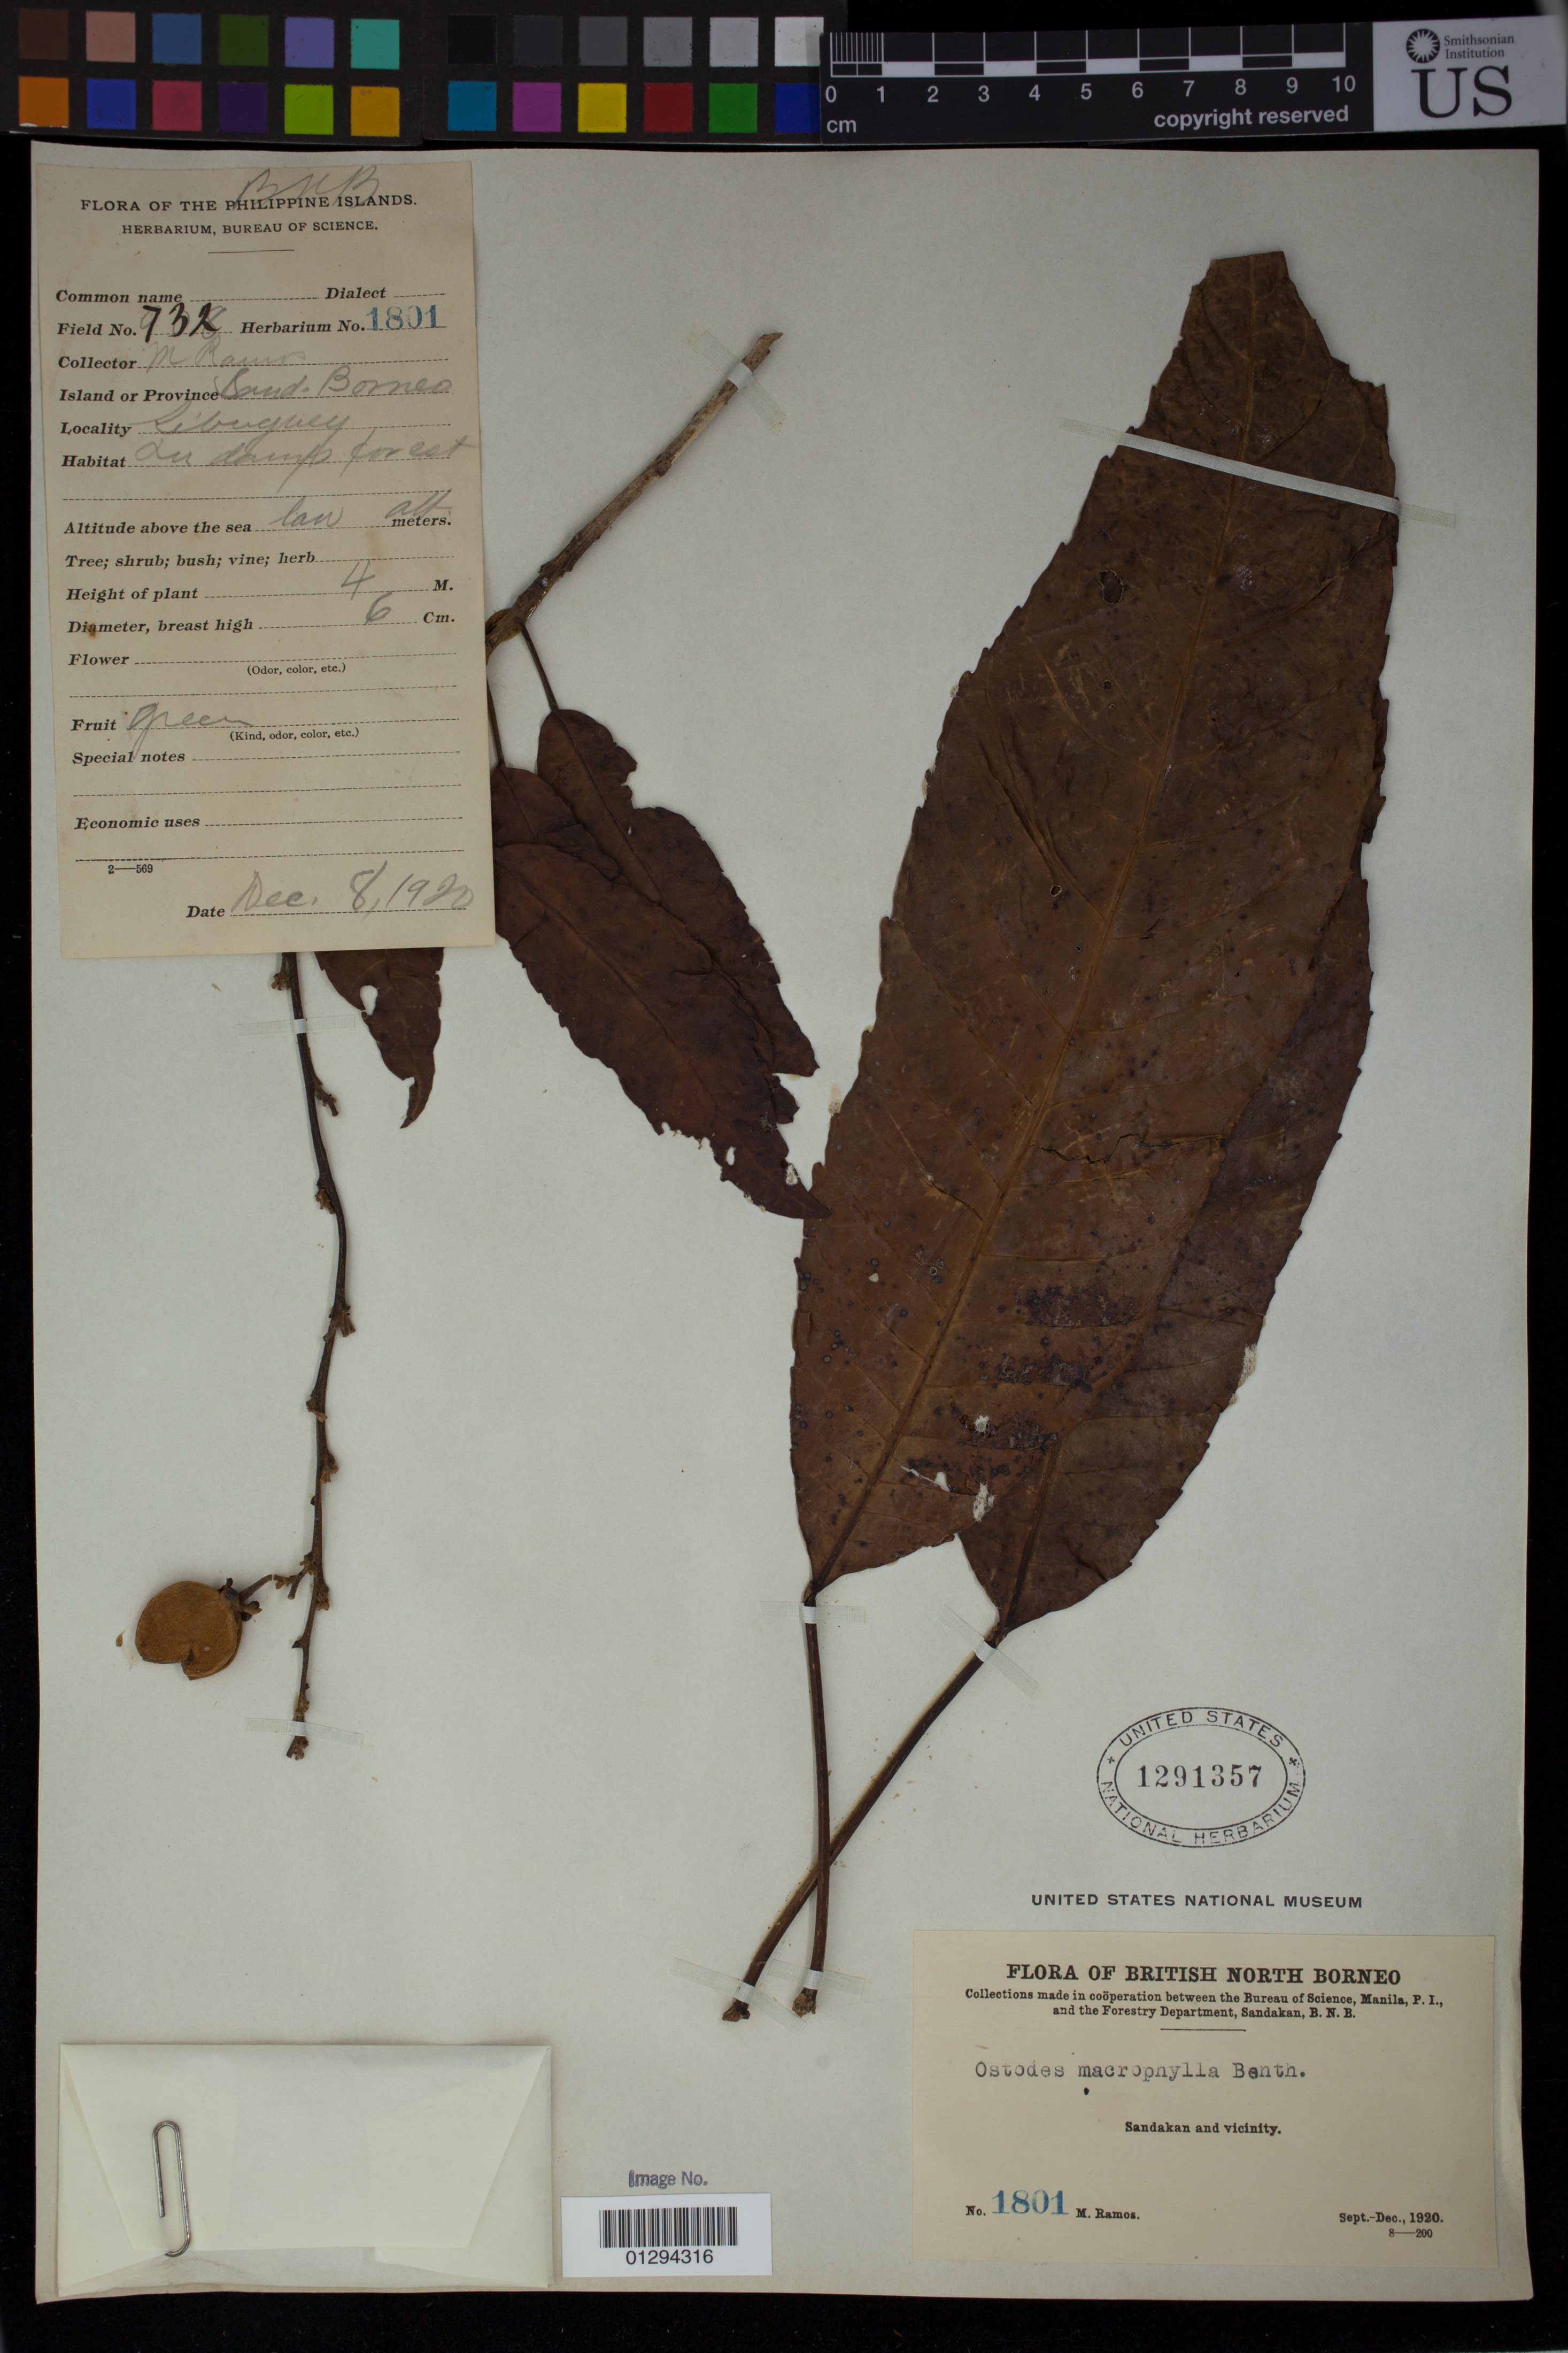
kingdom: Plantae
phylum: Tracheophyta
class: Magnoliopsida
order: Malpighiales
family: Euphorbiaceae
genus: Fahrenheitia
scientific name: Fahrenheitia pendula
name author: (Hassk.) Airy Shaw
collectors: M. Ramos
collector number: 732 / 1801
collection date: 1920-12-08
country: Malaysia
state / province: Sabah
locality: Sandakan and vicinity. Borneo. Sibuguey.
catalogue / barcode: US 1291357